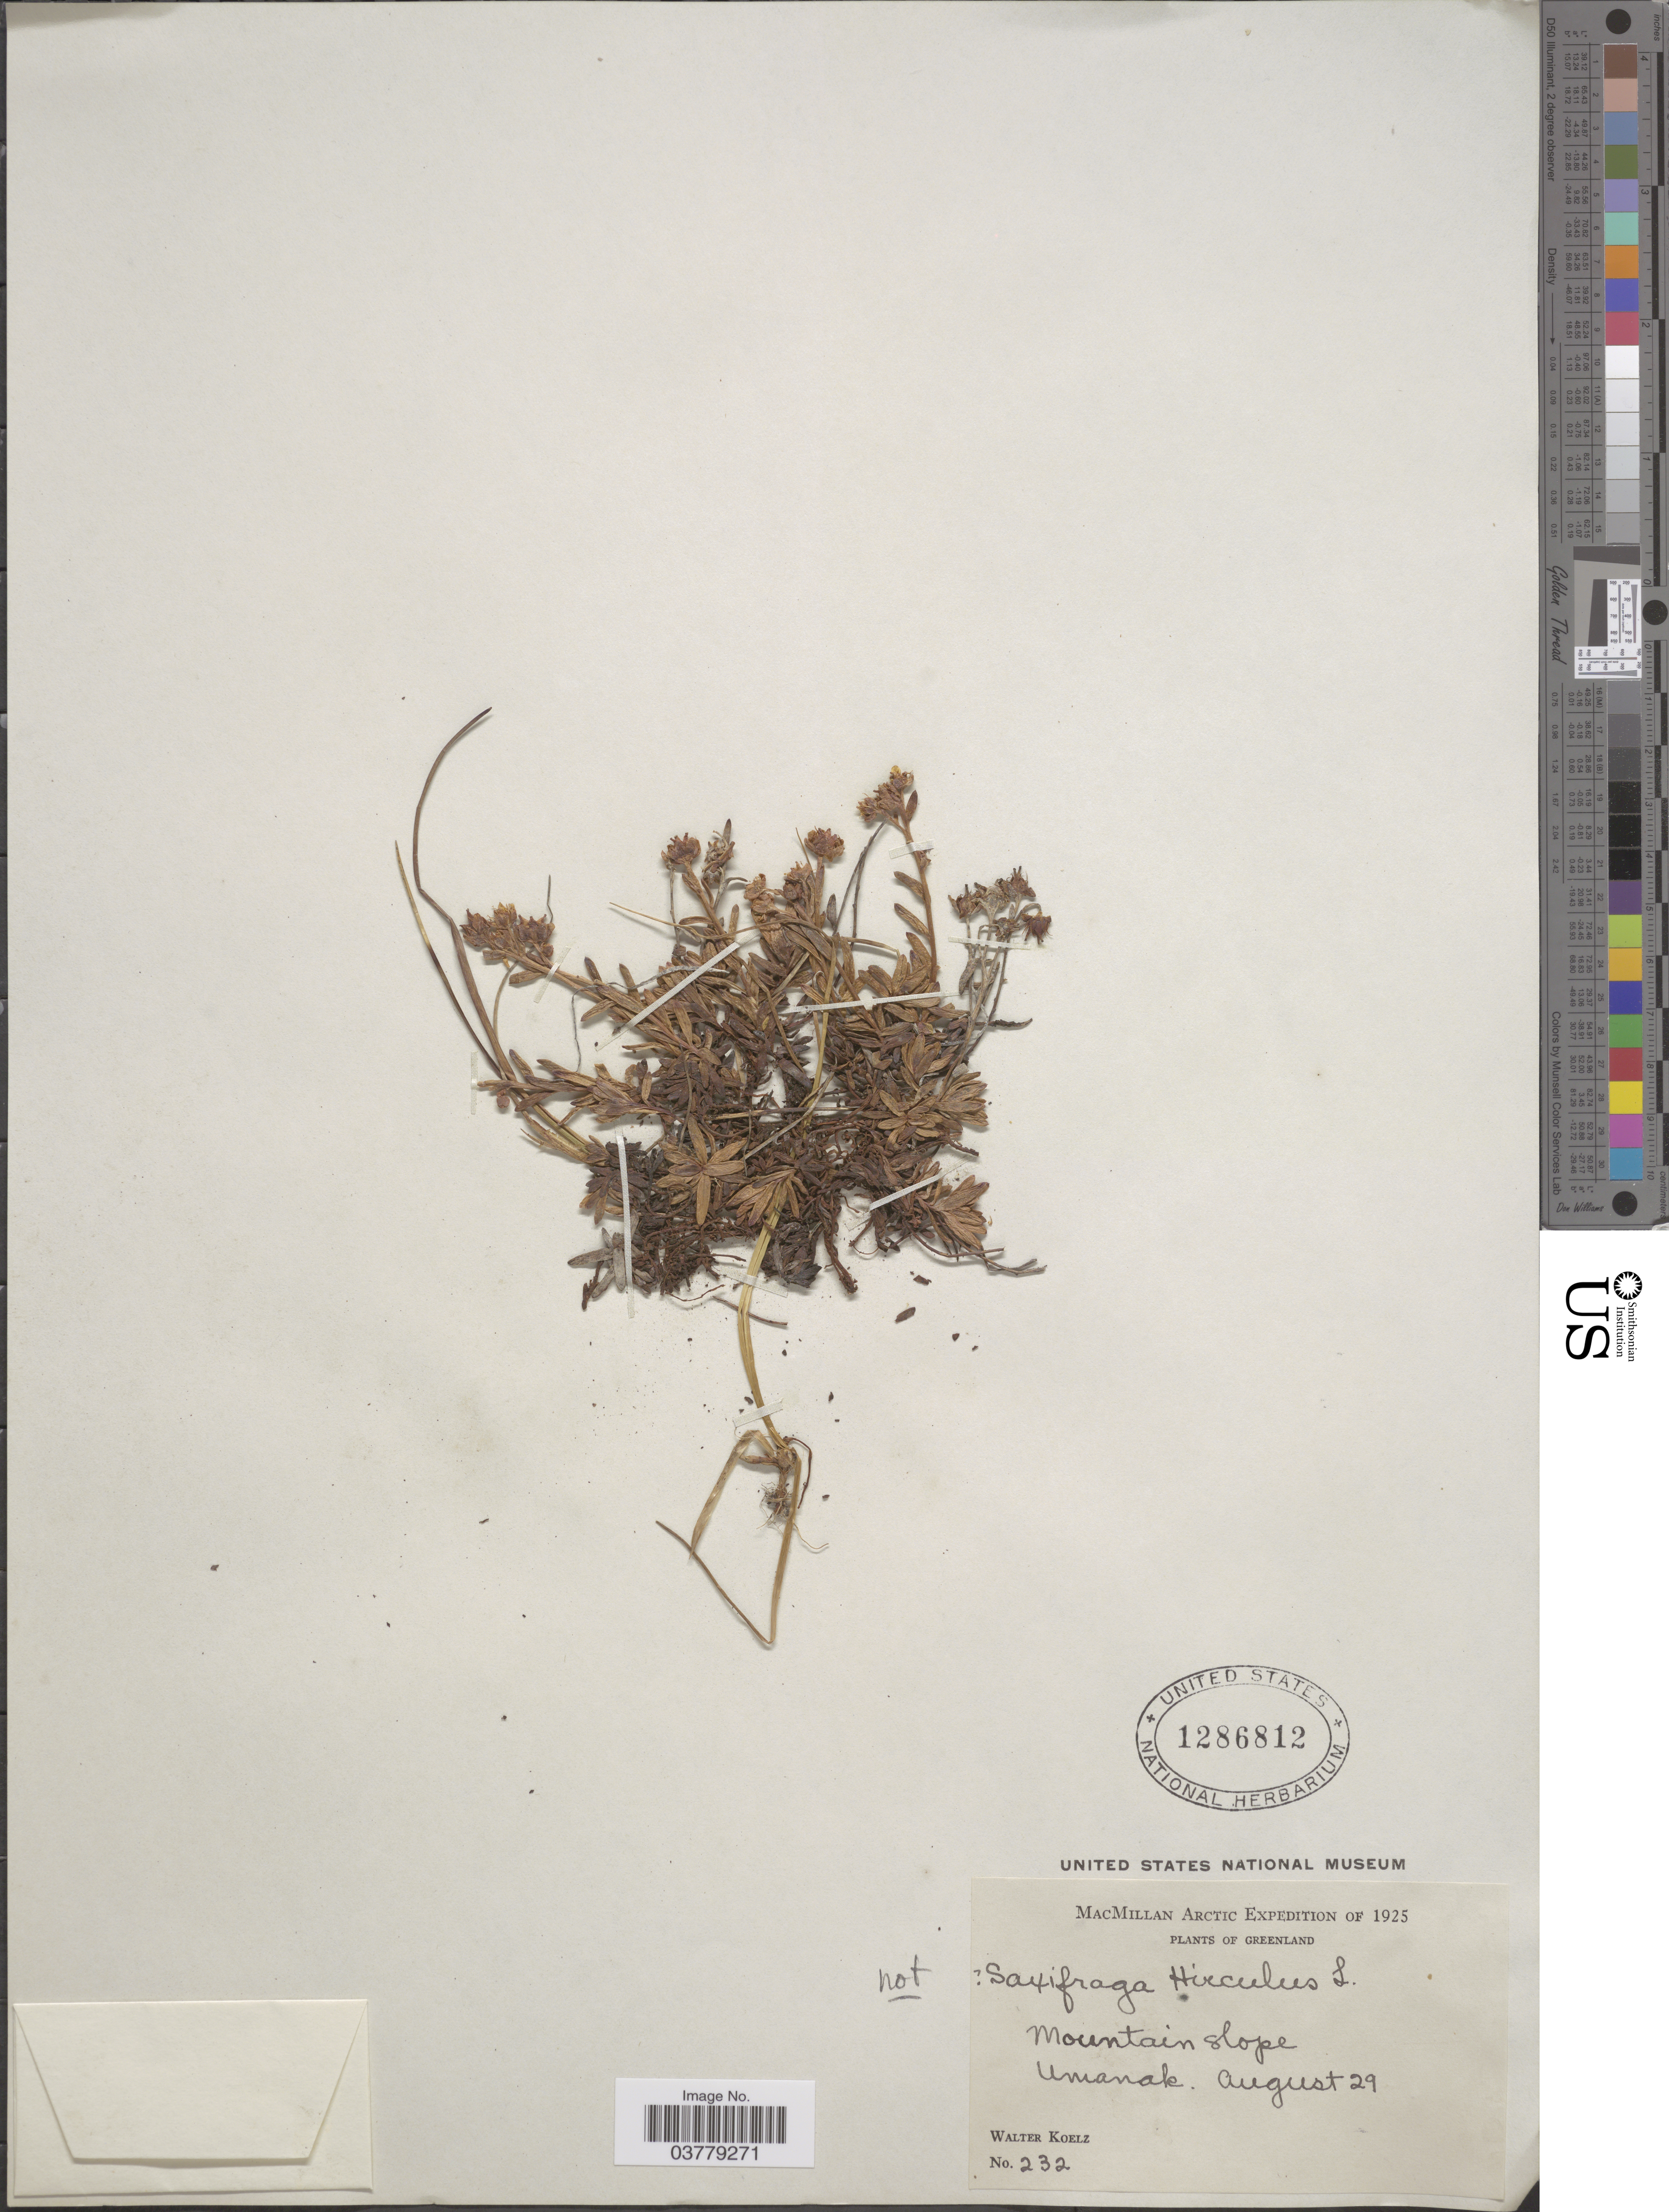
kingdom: Plantae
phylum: Tracheophyta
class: Magnoliopsida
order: Saxifragales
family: Saxifragaceae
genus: Saxifraga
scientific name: Saxifraga hirculus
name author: L.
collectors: W. N. Koelz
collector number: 232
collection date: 1925-08-29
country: Greenland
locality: Mountain slope. Umanak.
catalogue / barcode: US 1286812